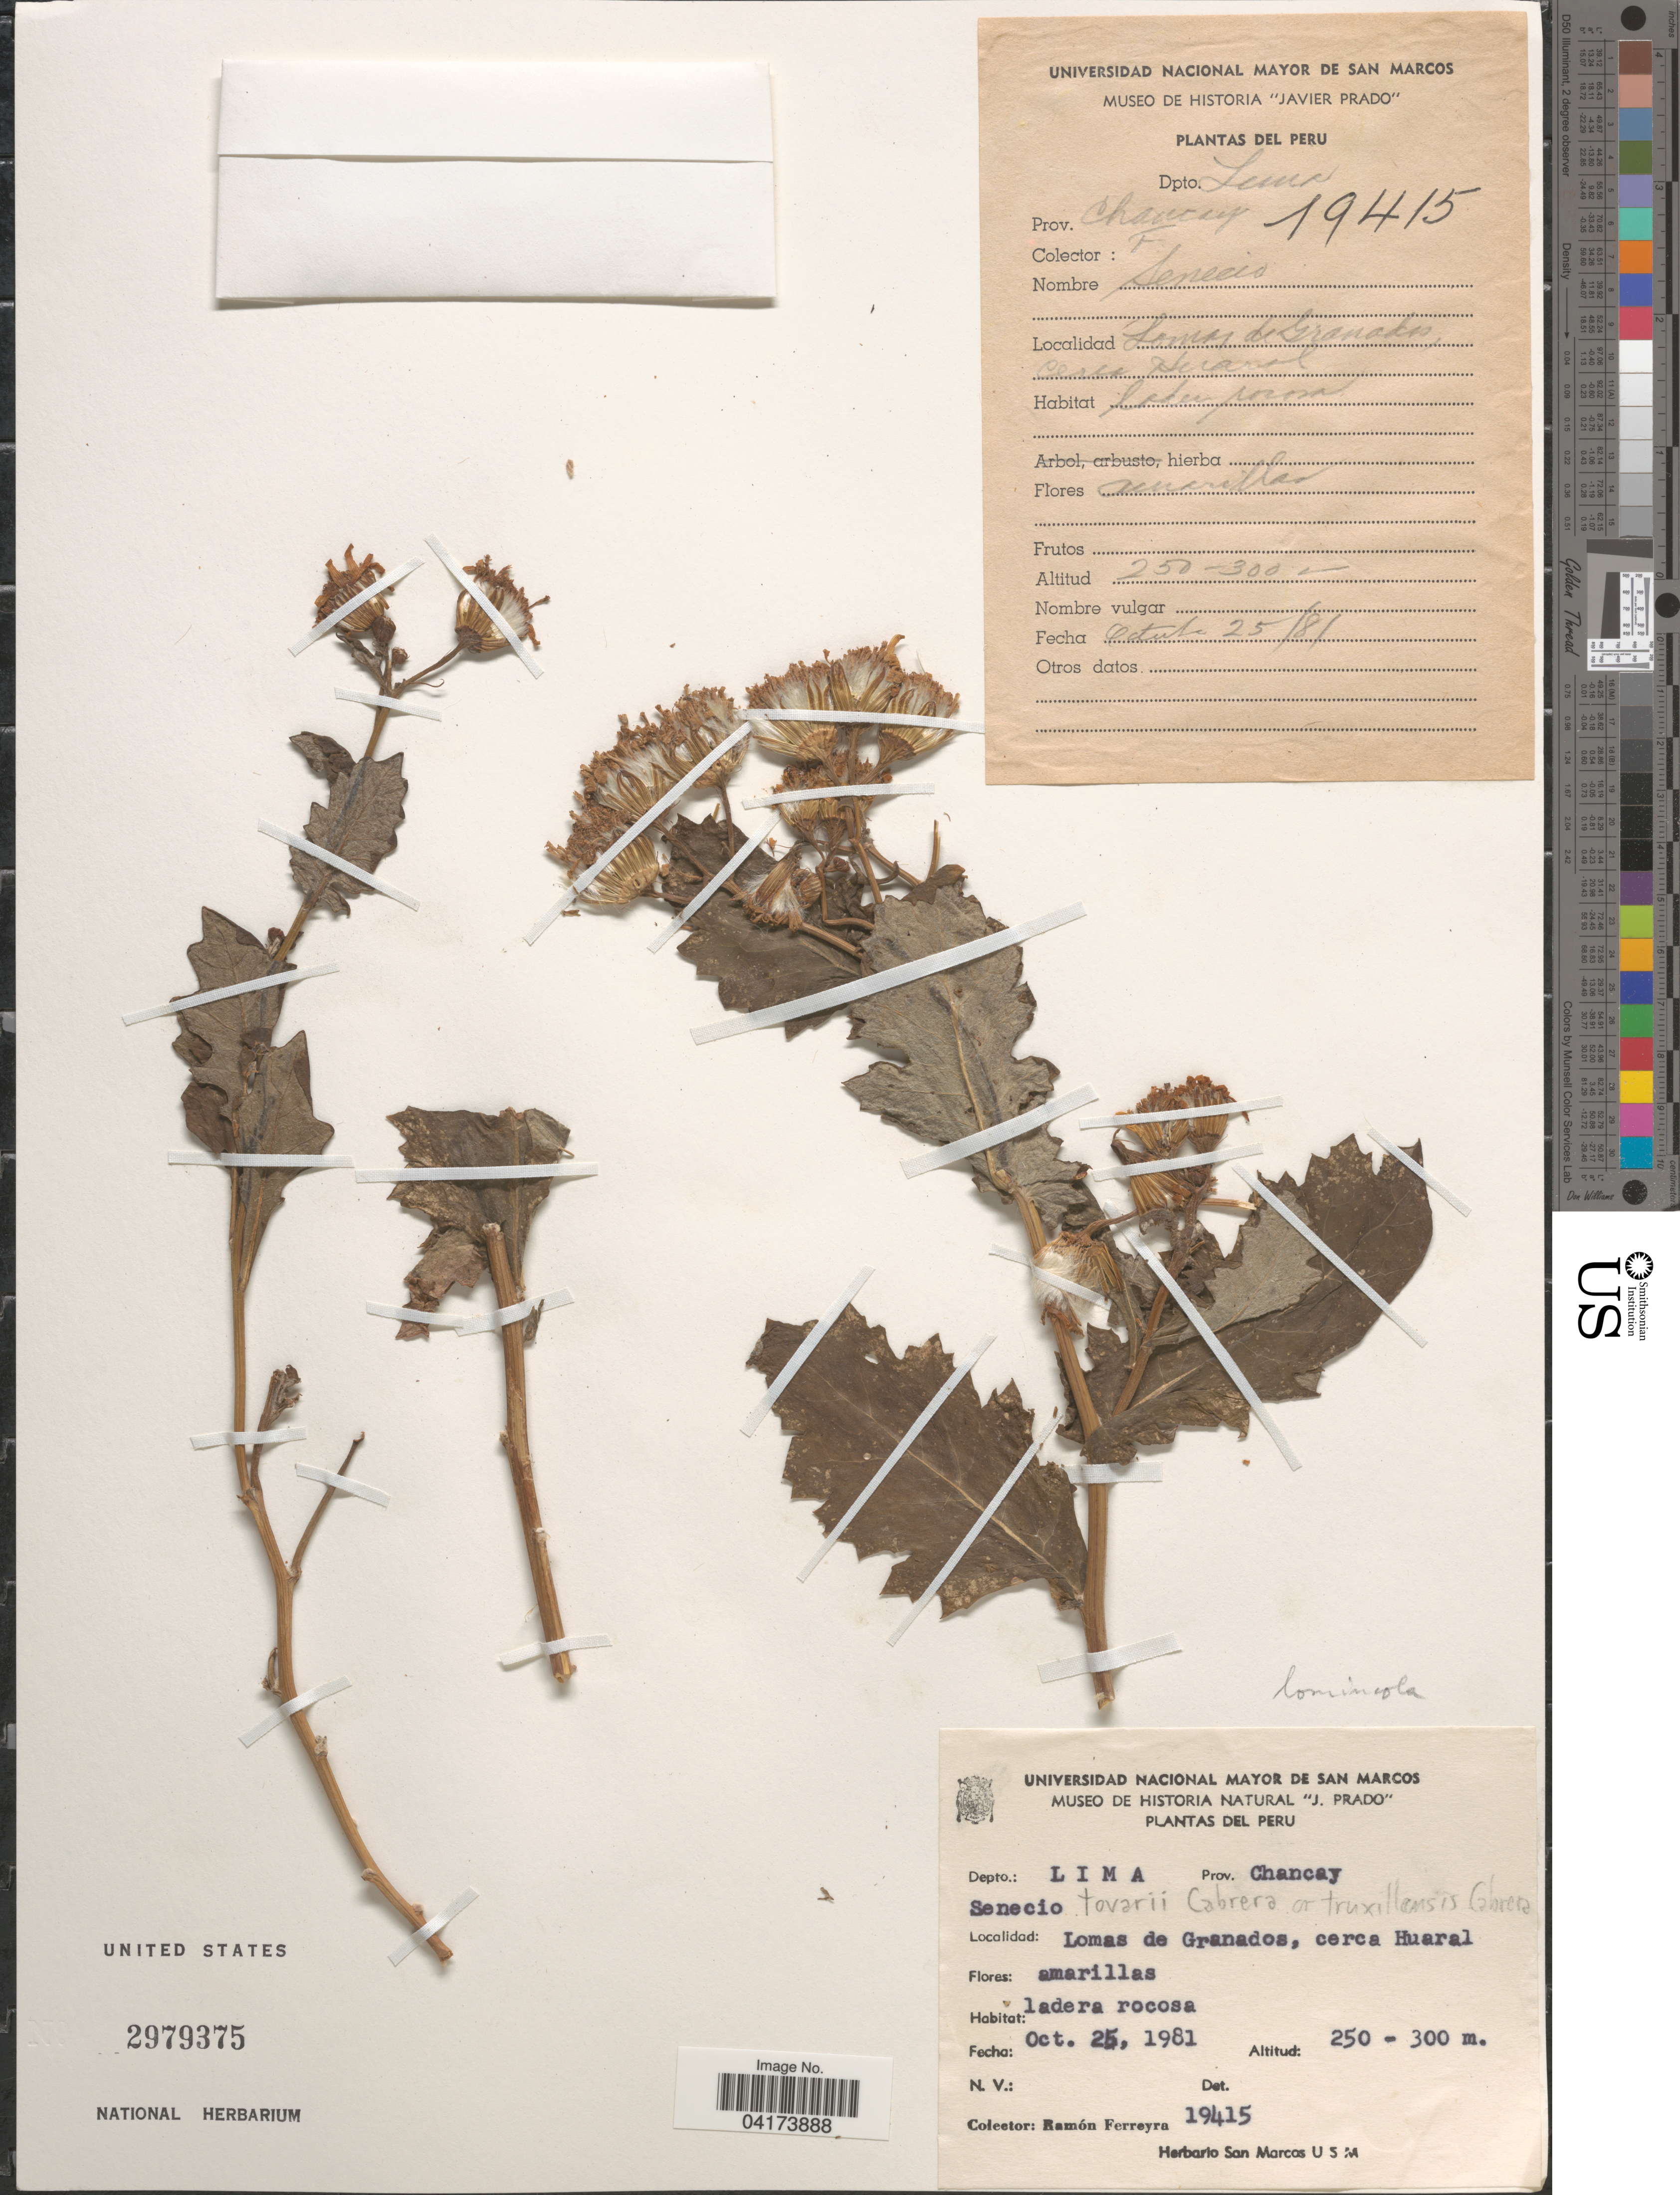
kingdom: Plantae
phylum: Tracheophyta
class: Magnoliopsida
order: Asterales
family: Asteraceae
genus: Senecio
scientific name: Senecio tovari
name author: Cabrera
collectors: R. A. Ferreyra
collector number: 19415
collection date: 1981-10-25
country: Peru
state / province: Lima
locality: Depto.: Lima. Prov. Chancay. Lomas de Granados, cerca Huaral.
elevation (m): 250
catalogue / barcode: US 2979375